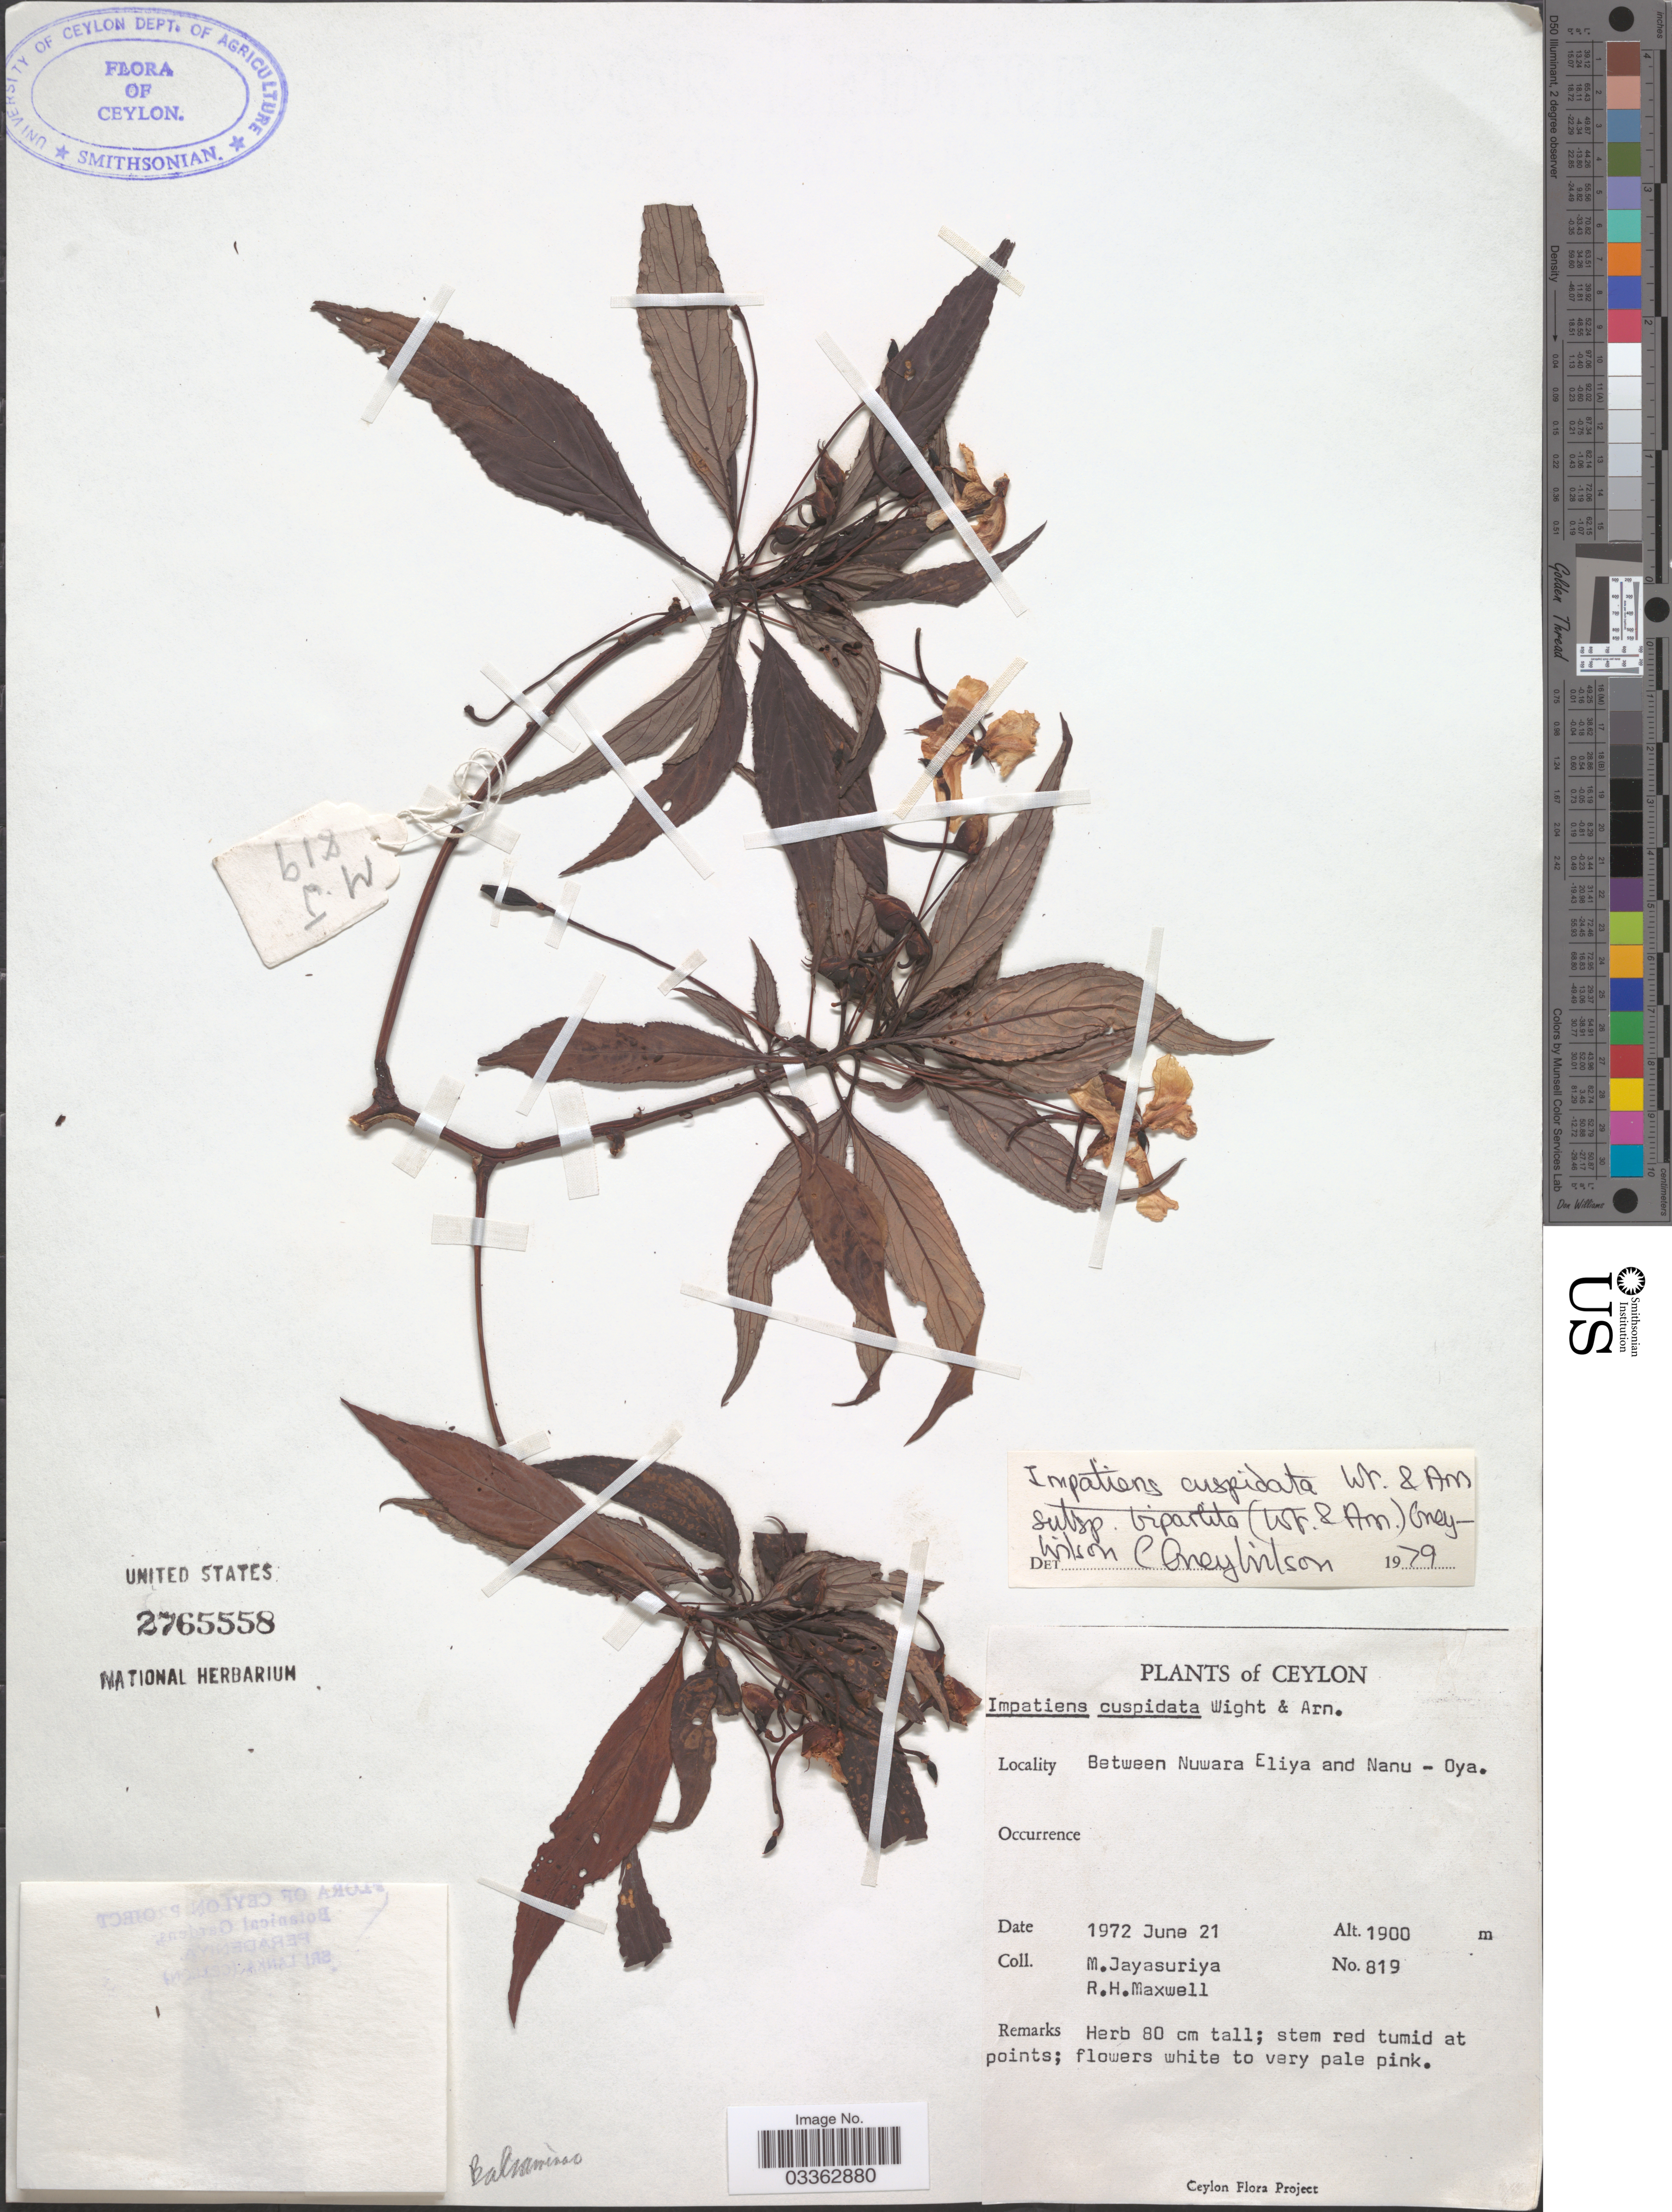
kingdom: Plantae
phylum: Tracheophyta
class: Magnoliopsida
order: Ericales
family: Balsaminaceae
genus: Impatiens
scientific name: Impatiens cuspidata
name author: Wight & Arn.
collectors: M. Jayasuriya & R. Maxwell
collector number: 819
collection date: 1972-06-21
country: Sri Lanka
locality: Ceylon. Between Nuwara Eliya and Nanu - Oya.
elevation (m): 1900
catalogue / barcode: US 2765558